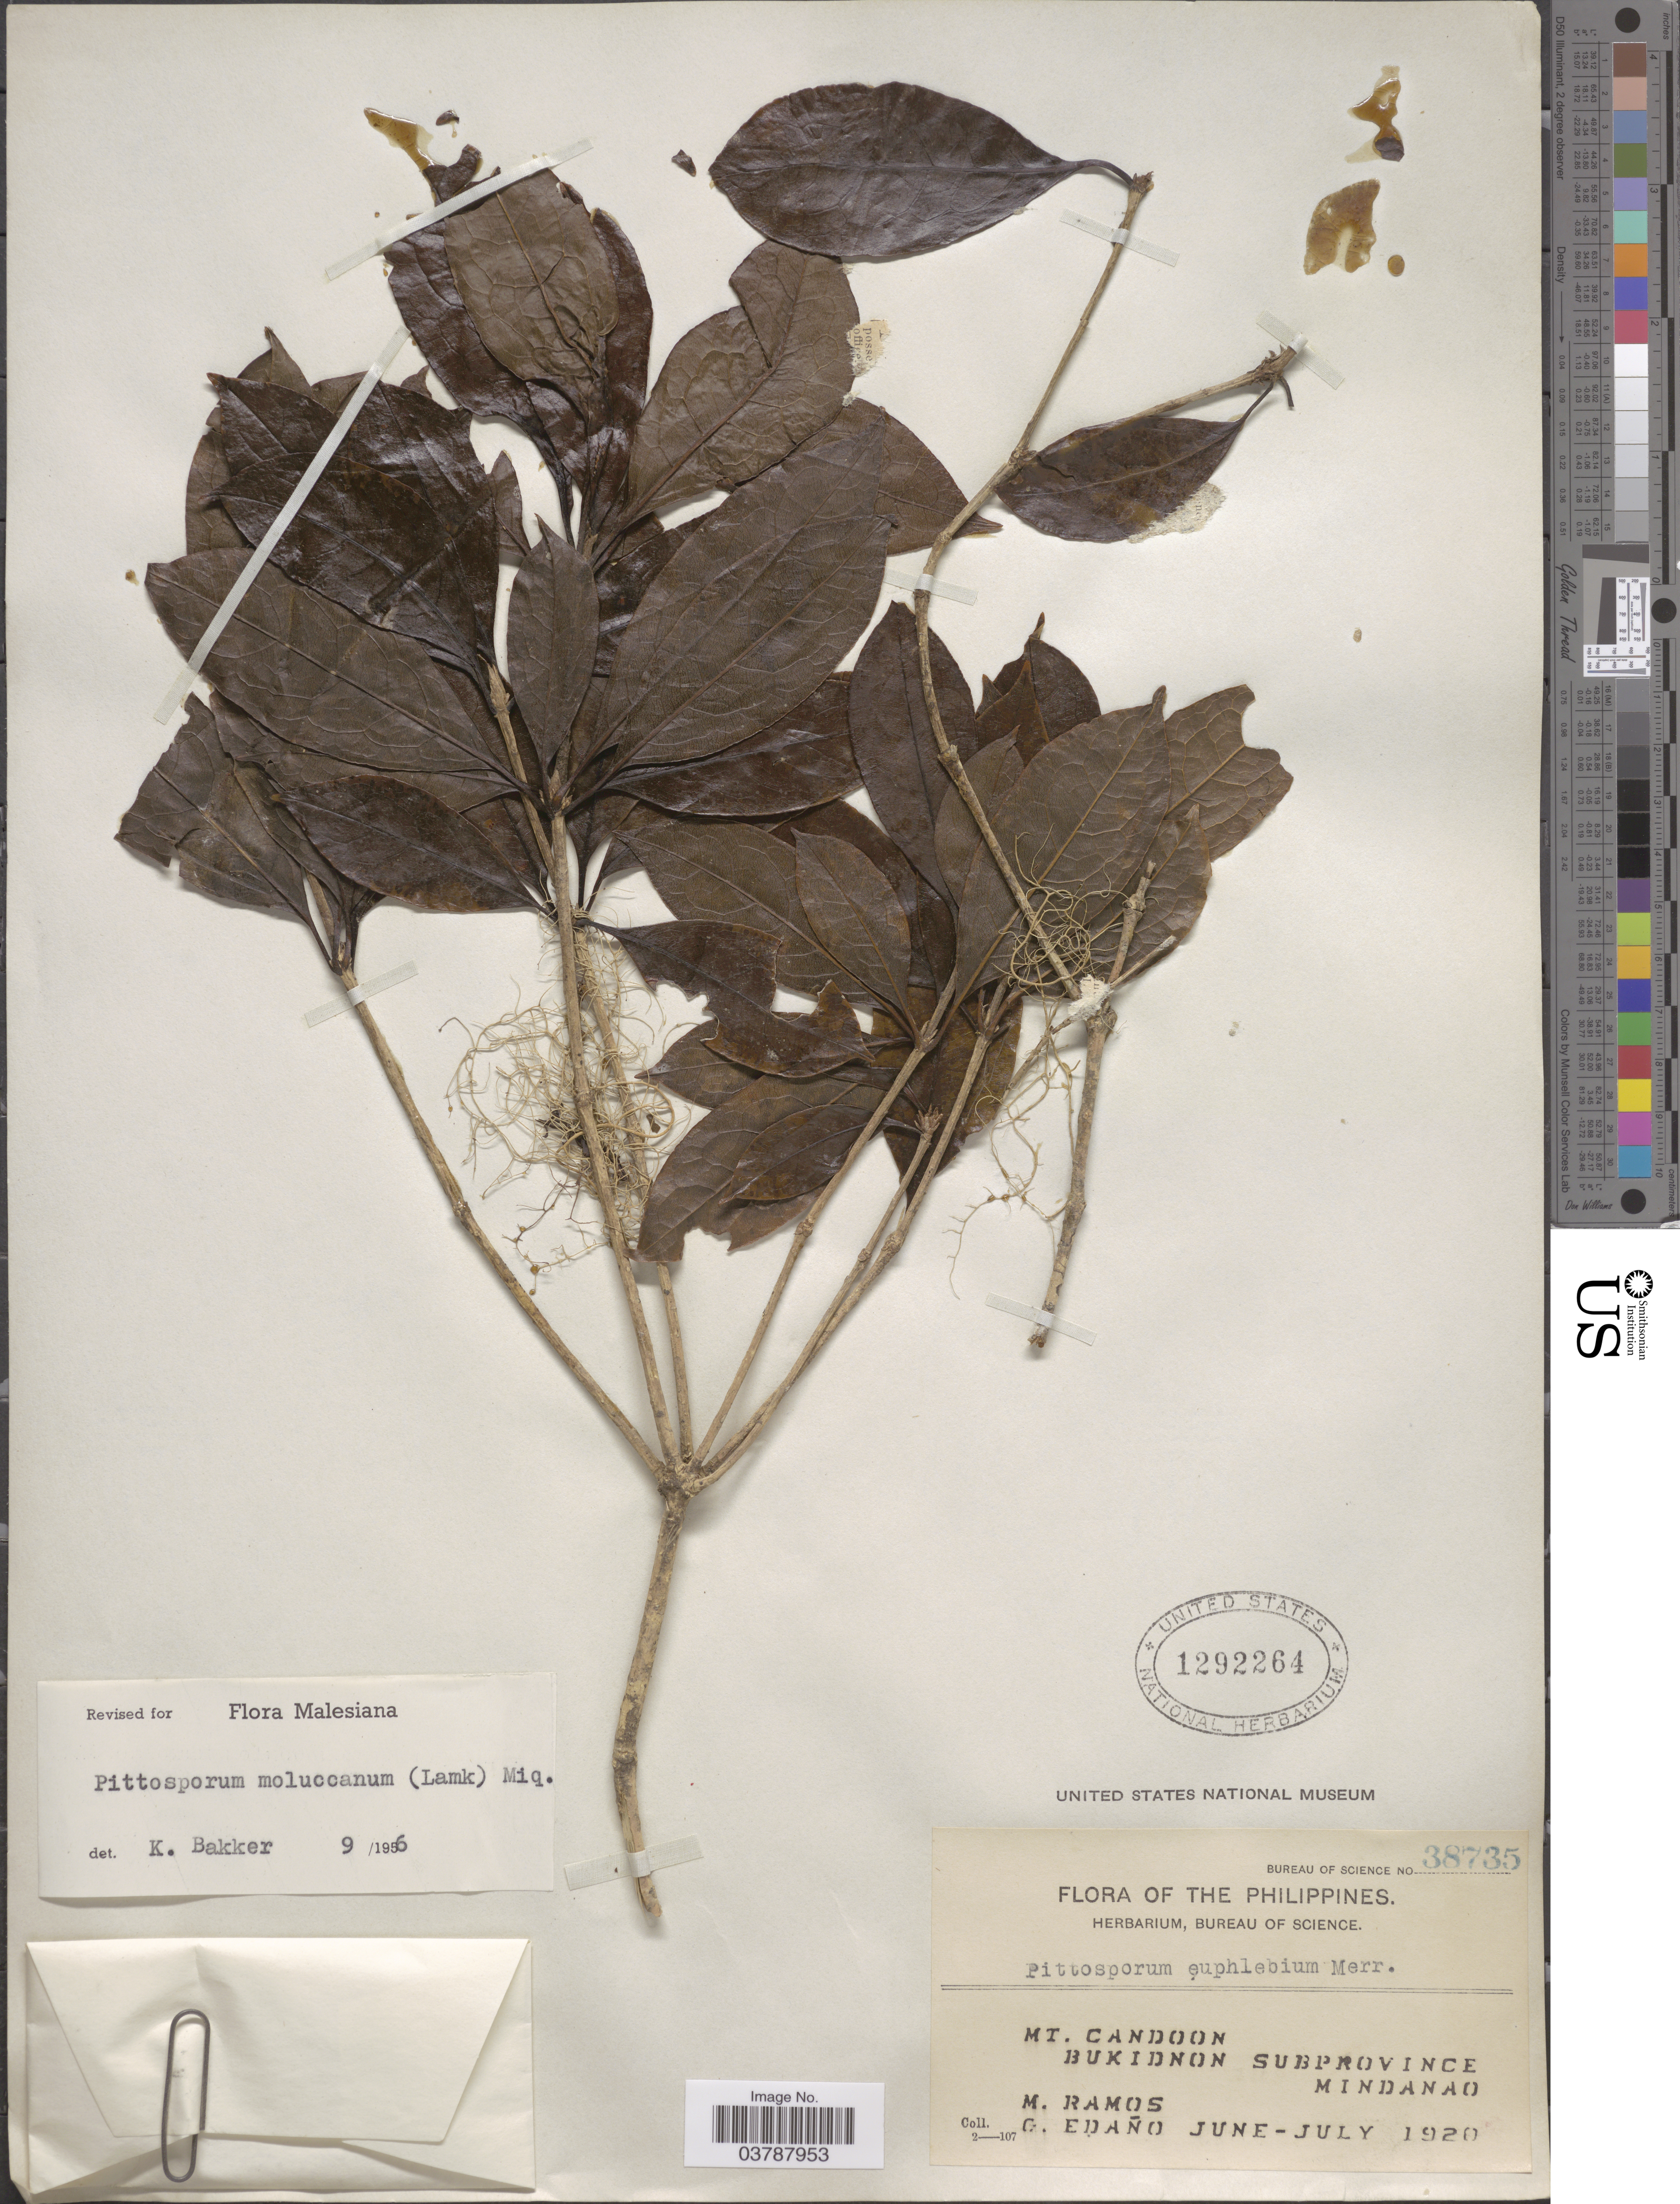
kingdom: Plantae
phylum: Tracheophyta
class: Magnoliopsida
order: Apiales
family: Pittosporaceae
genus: Pittosporum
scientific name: Pittosporum moluccanum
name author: (Lam.) Miq.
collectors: M. Ramos & G. Edaño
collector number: Bureau of Science 38735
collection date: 1920-06/1920-07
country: Philippines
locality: Mt. Candoon. Bukidnon Subprovince, Mindanao.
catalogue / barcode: US 1292264